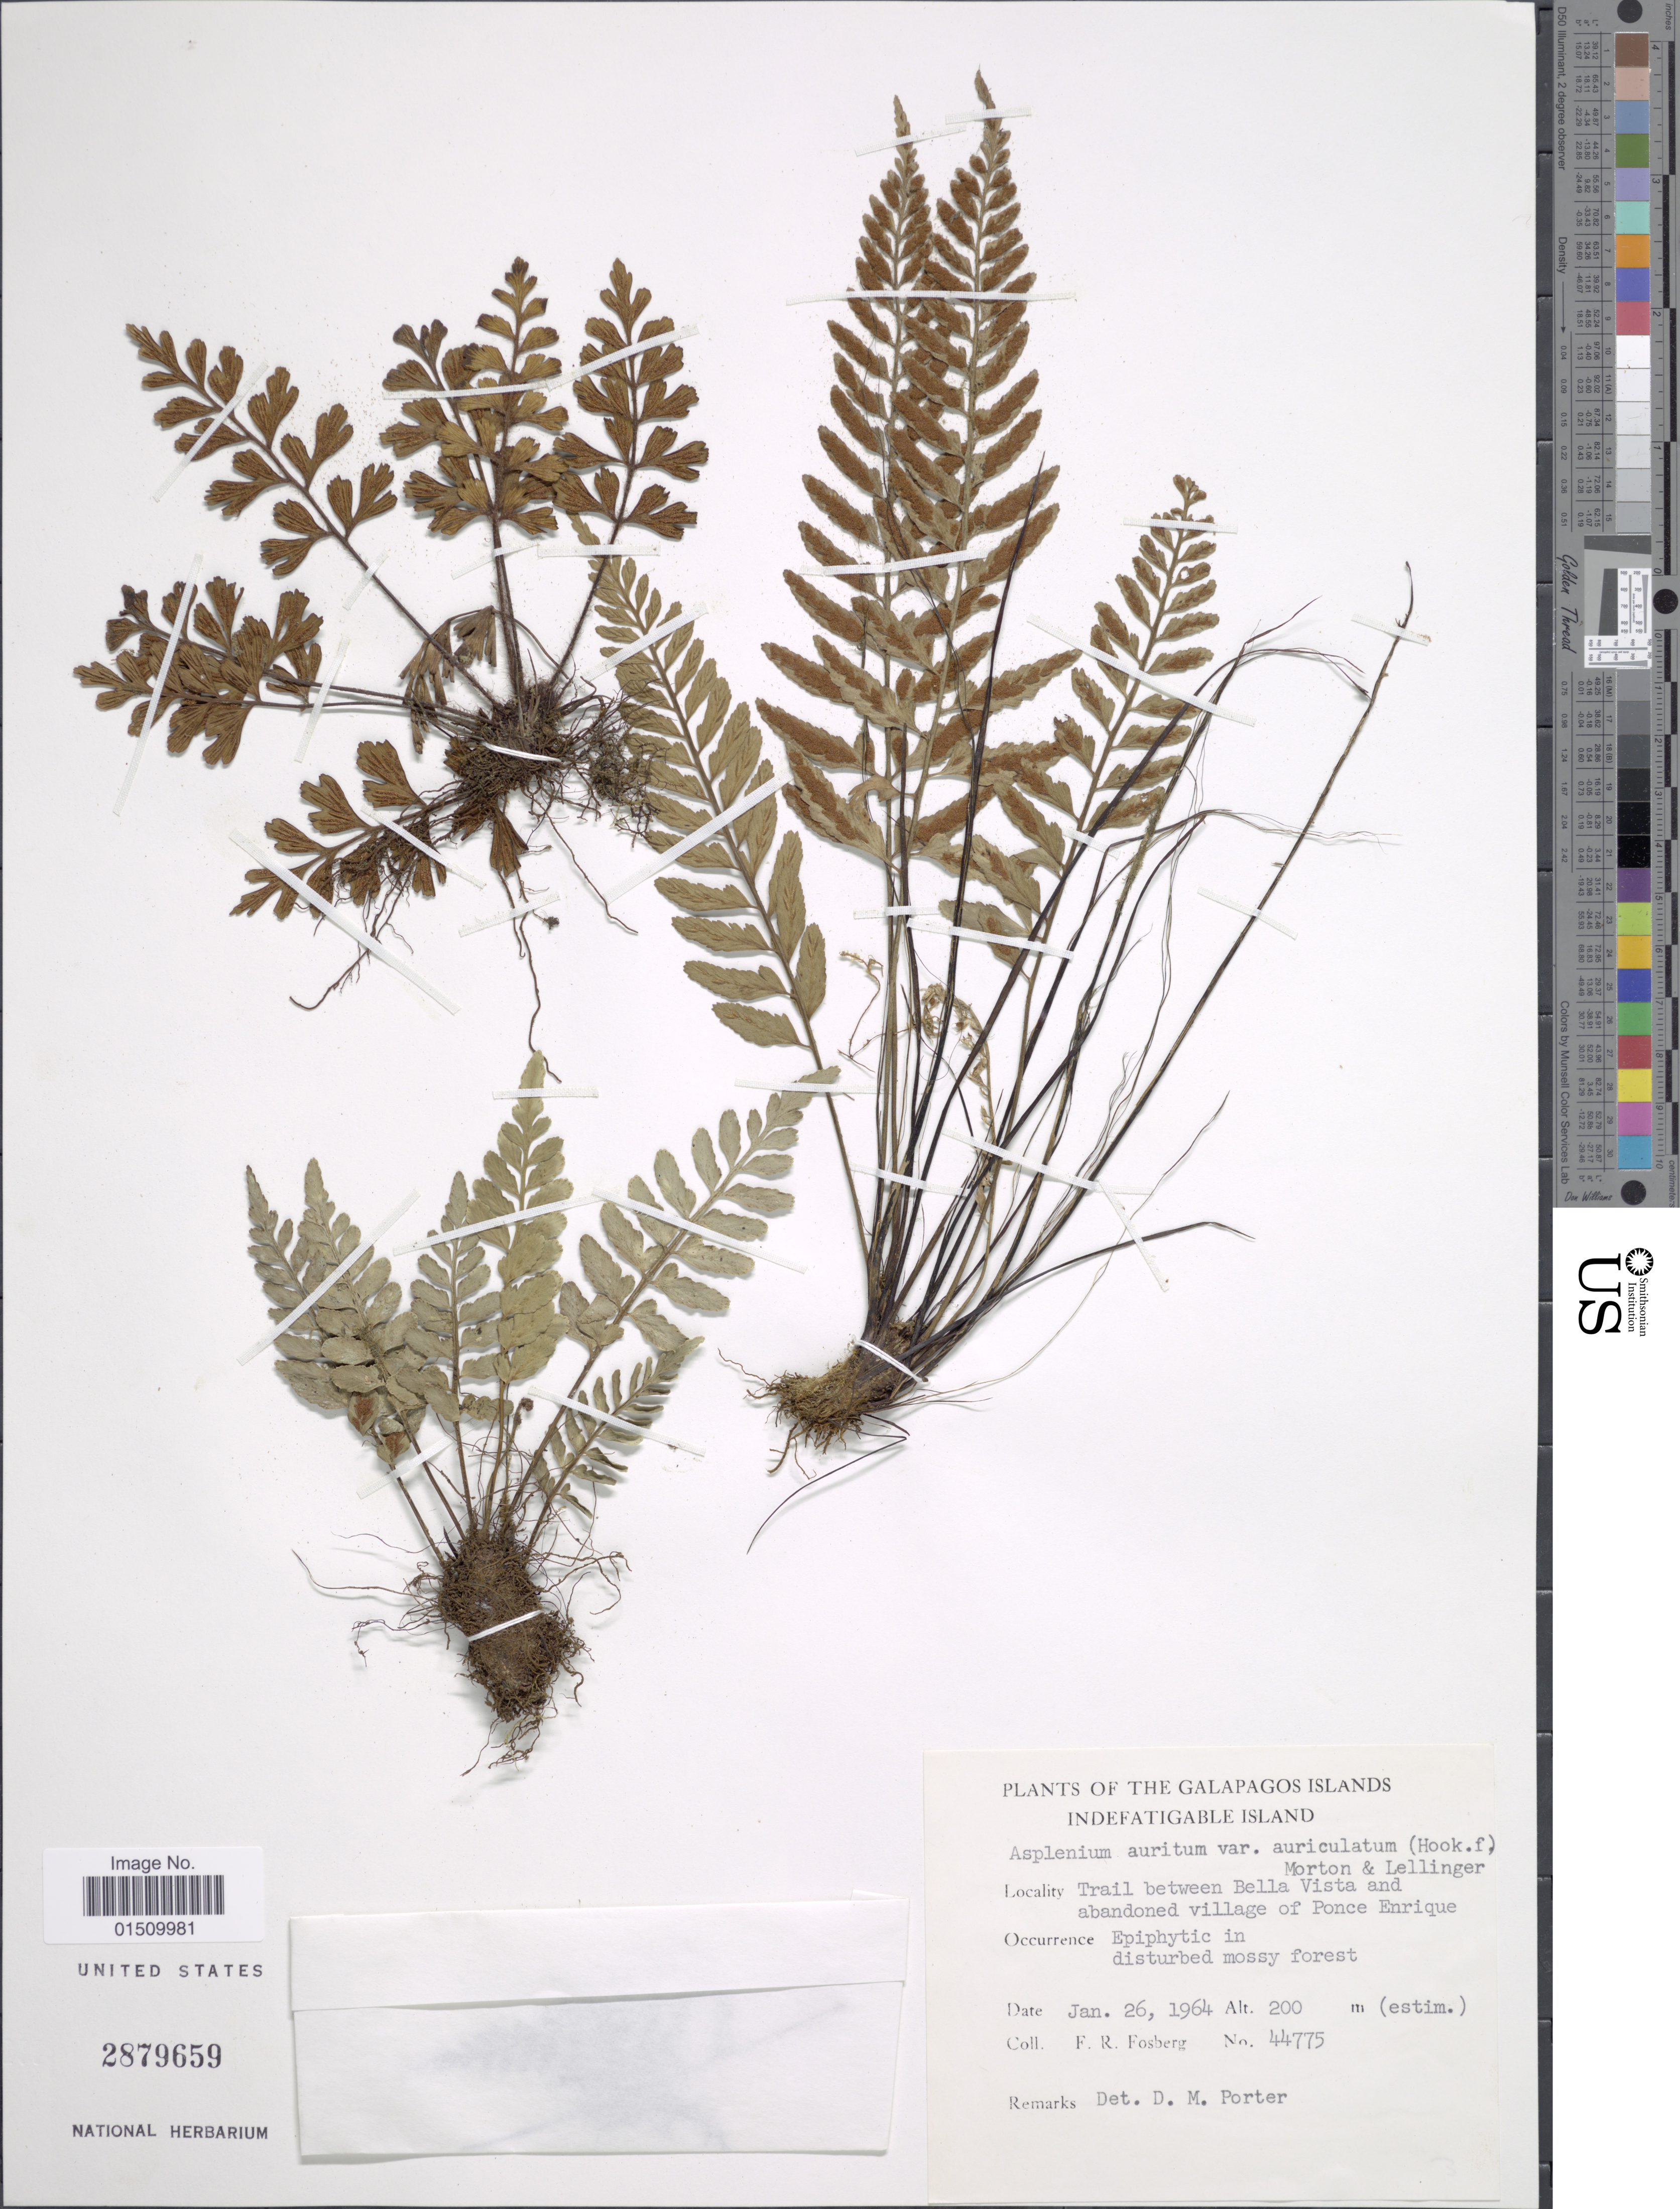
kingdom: Plantae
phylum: Tracheophyta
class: Polypodiopsida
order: Polypodiales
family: Aspleniaceae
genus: Asplenium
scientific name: Asplenium auritum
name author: Sw.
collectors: F. R. Fosberg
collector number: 44775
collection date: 1964-01-26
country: Ecuador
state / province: Colón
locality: Galapagos Islands, Indefatigable Island, trail between Bella Vista and abandoned village of Ponce Enrique.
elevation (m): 200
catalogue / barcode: US 2879659